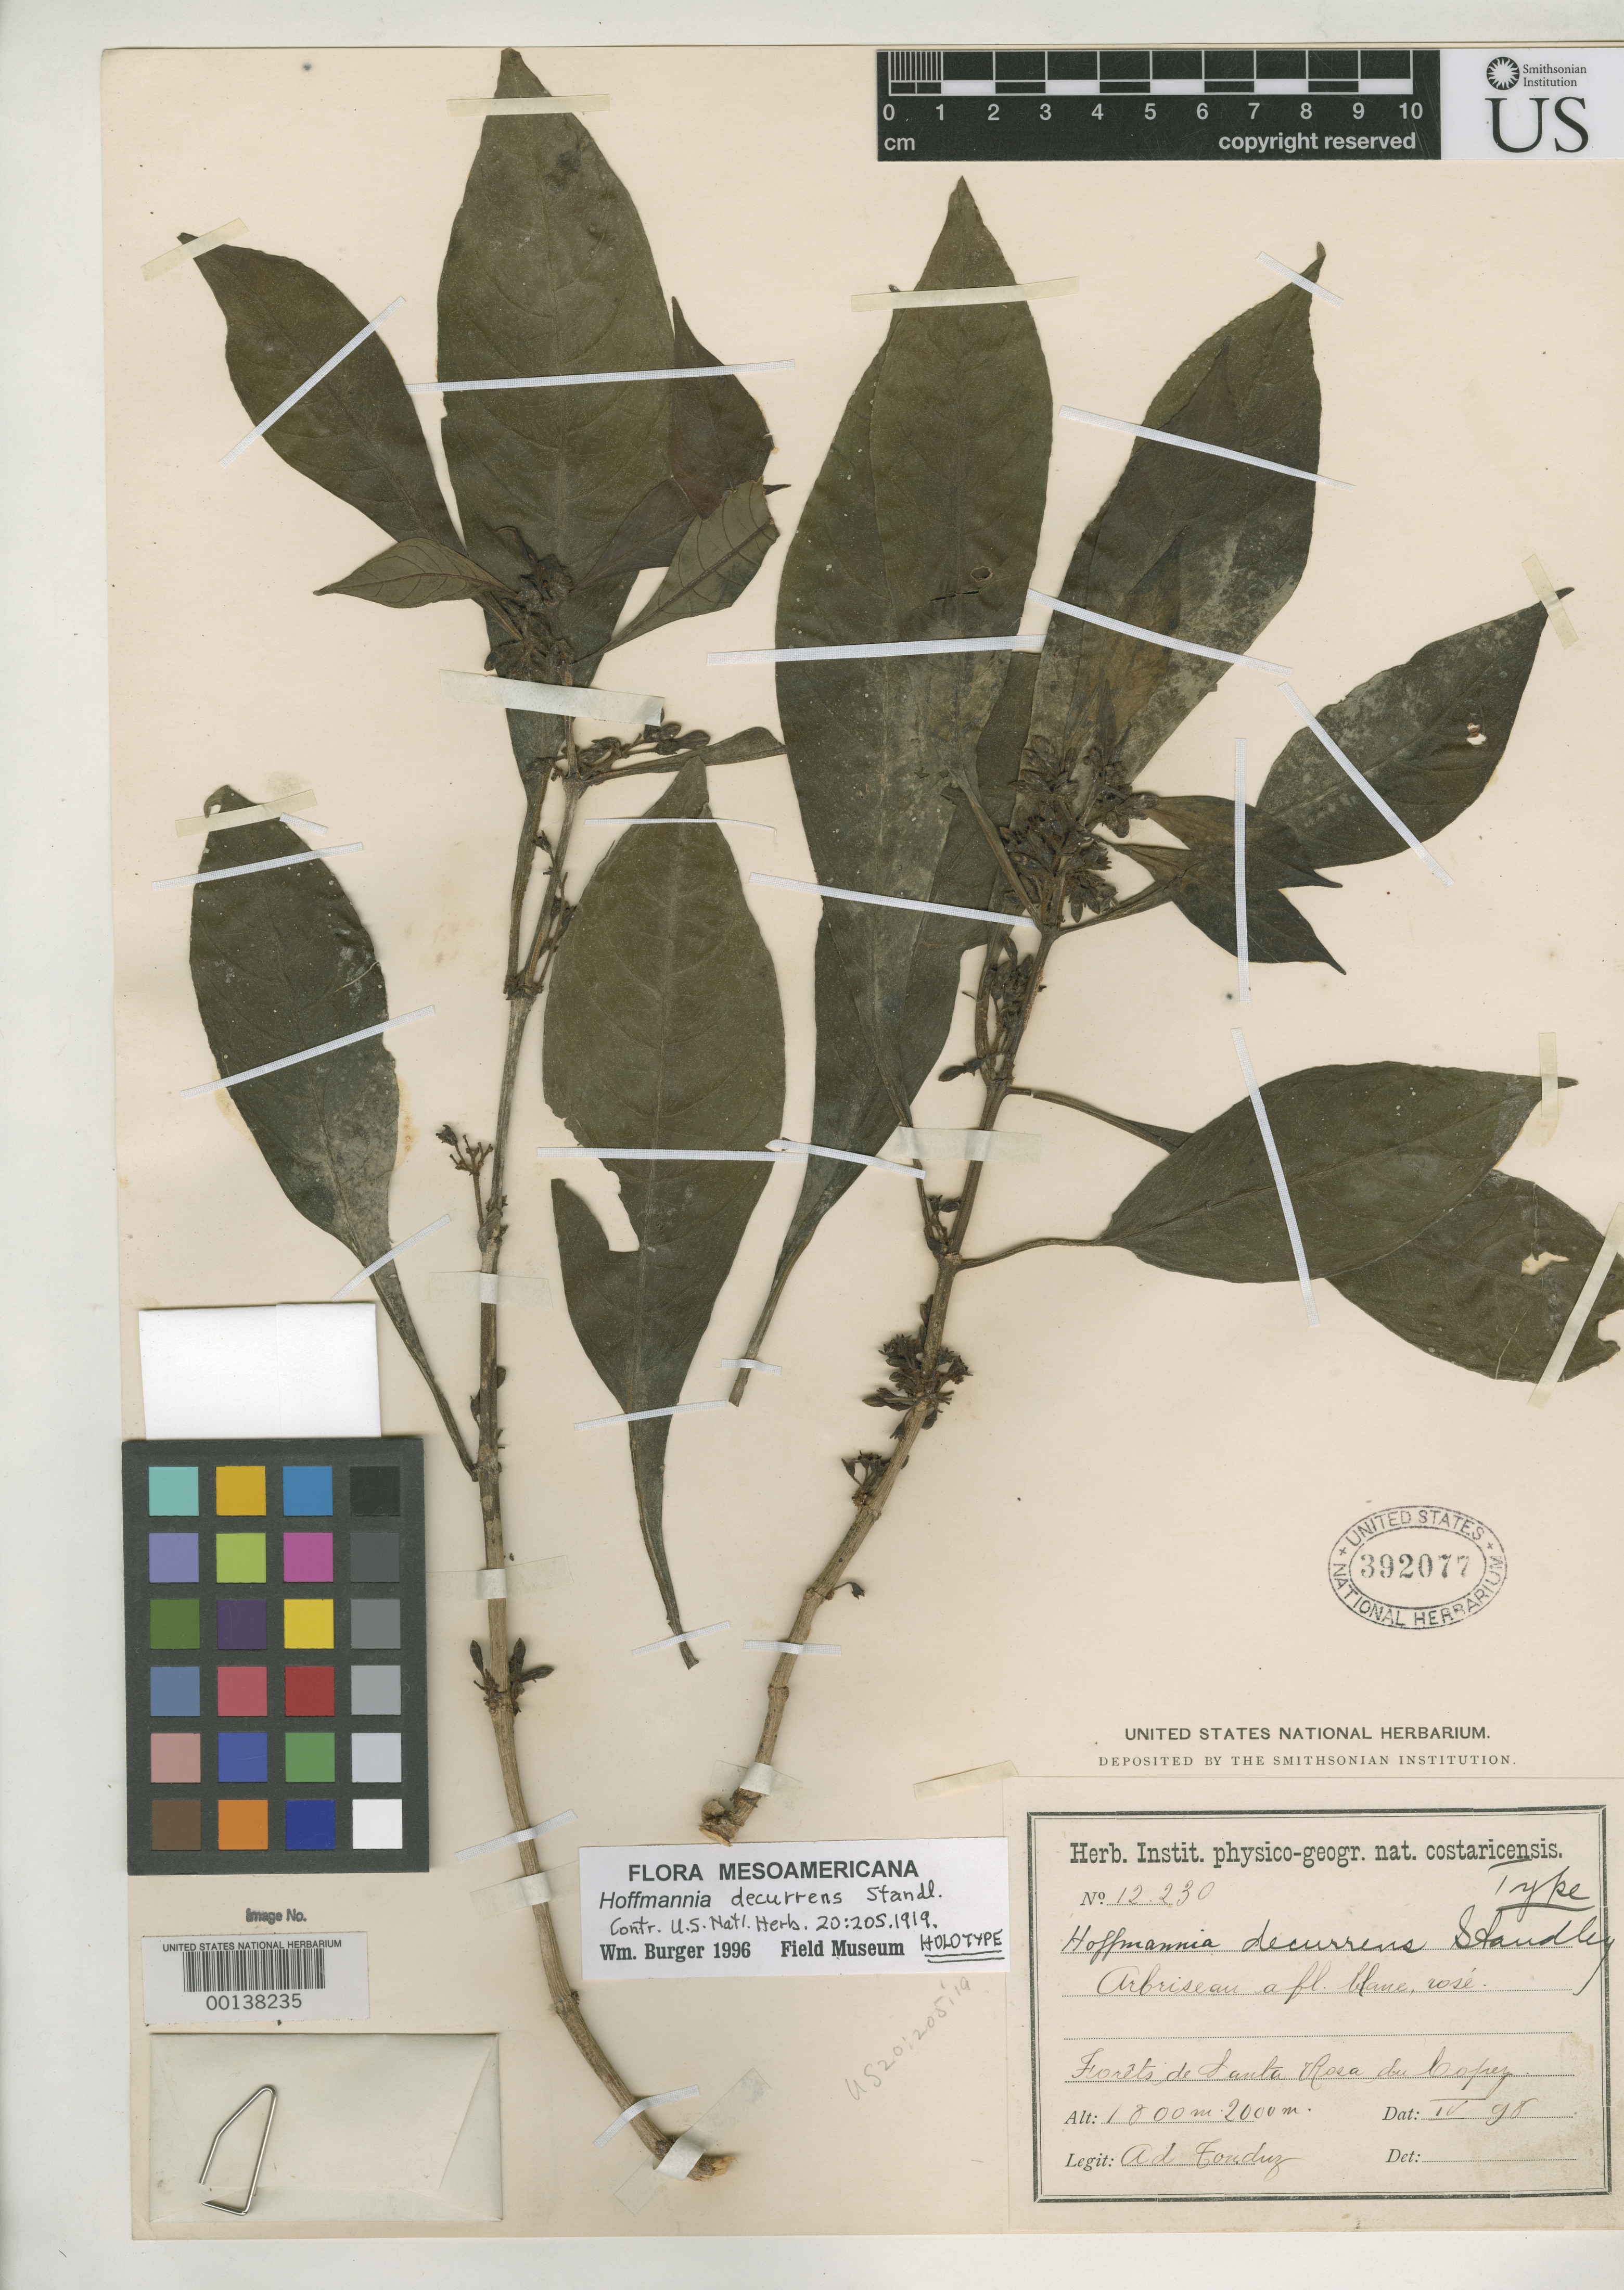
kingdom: Plantae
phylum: Tracheophyta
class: Magnoliopsida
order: Gentianales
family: Rubiaceae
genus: Hoffmannia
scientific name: Hoffmannia decurrens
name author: Standl.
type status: Holotype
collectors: A. Tonduz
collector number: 12230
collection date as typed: Apr 1898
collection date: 1898-04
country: Costa Rica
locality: Forets de Santa Rosa du Copey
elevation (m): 1800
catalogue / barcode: US 392077